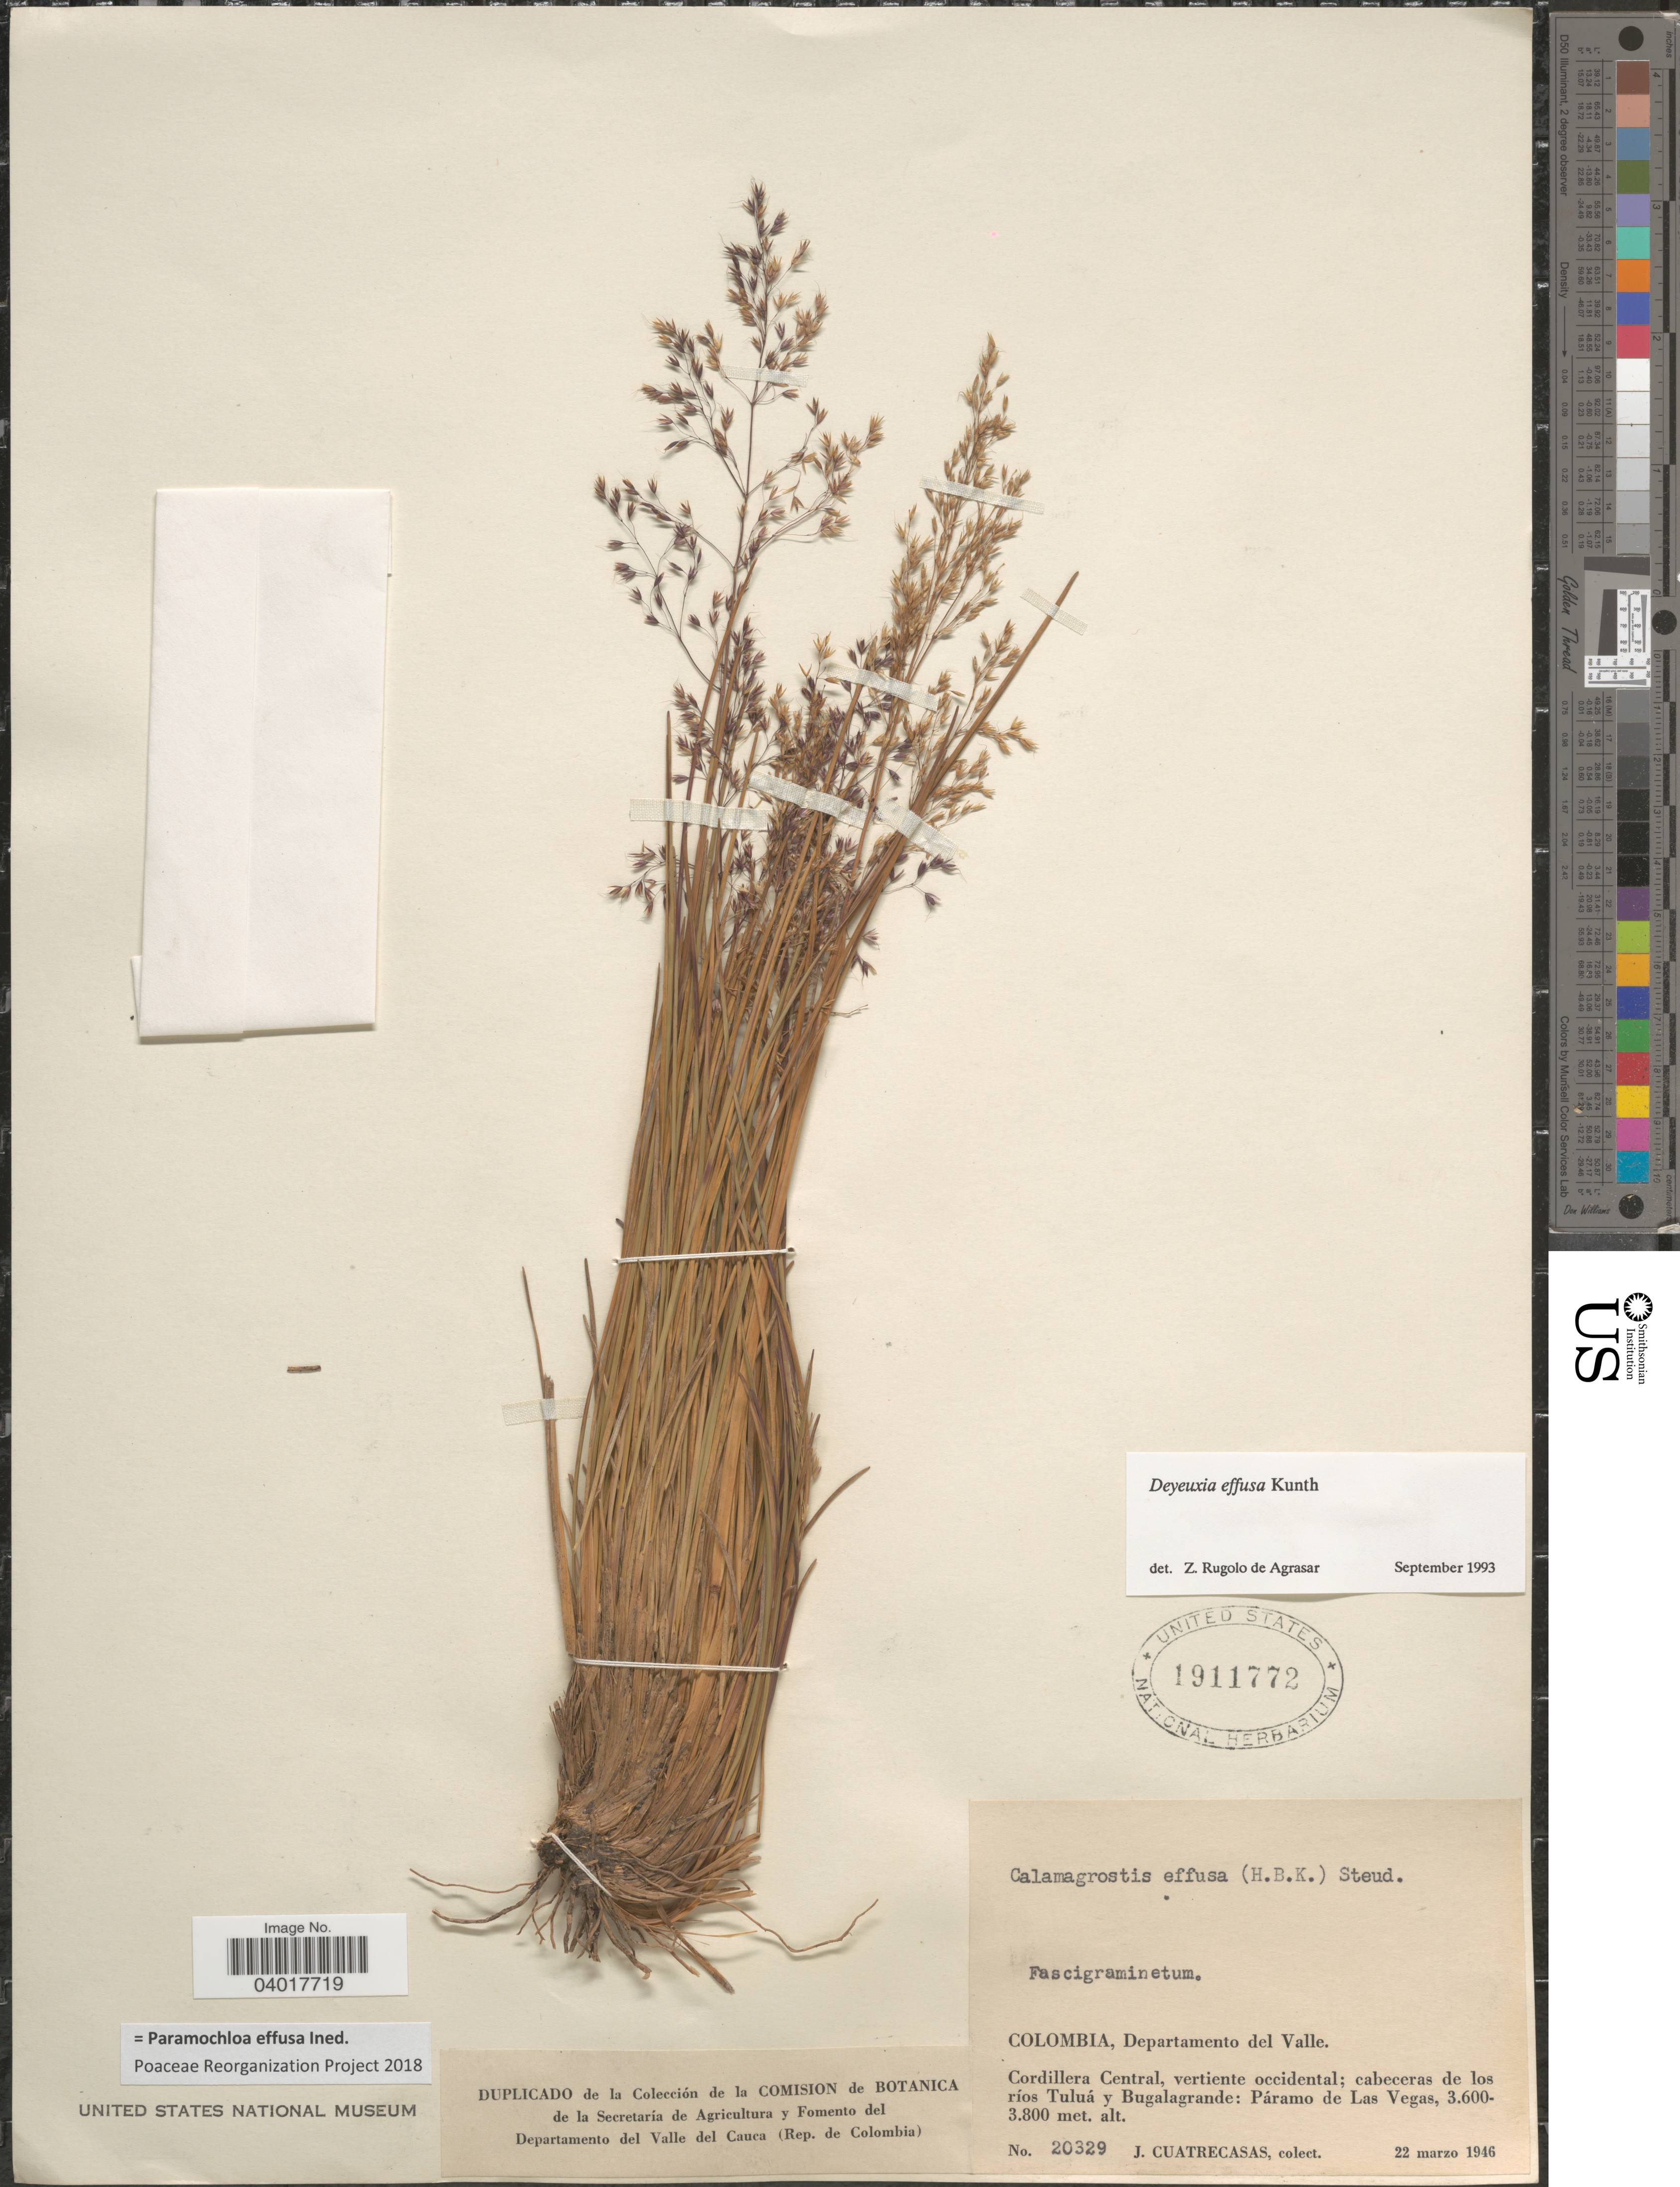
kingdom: Plantae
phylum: Tracheophyta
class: Liliopsida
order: Poales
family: Poaceae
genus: Paramochloa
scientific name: Paramochloa effusa ined.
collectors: J. Cuatrecasas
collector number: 20329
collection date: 1946-03-22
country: Colombia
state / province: Valle del Cauca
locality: Departemento del Valle. Cordillera Central, vertiente occidental; cabeceras de los ríos Tuluá y Bugalagrande: Páramo de Las Vegas.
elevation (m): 3600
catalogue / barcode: US 1911772